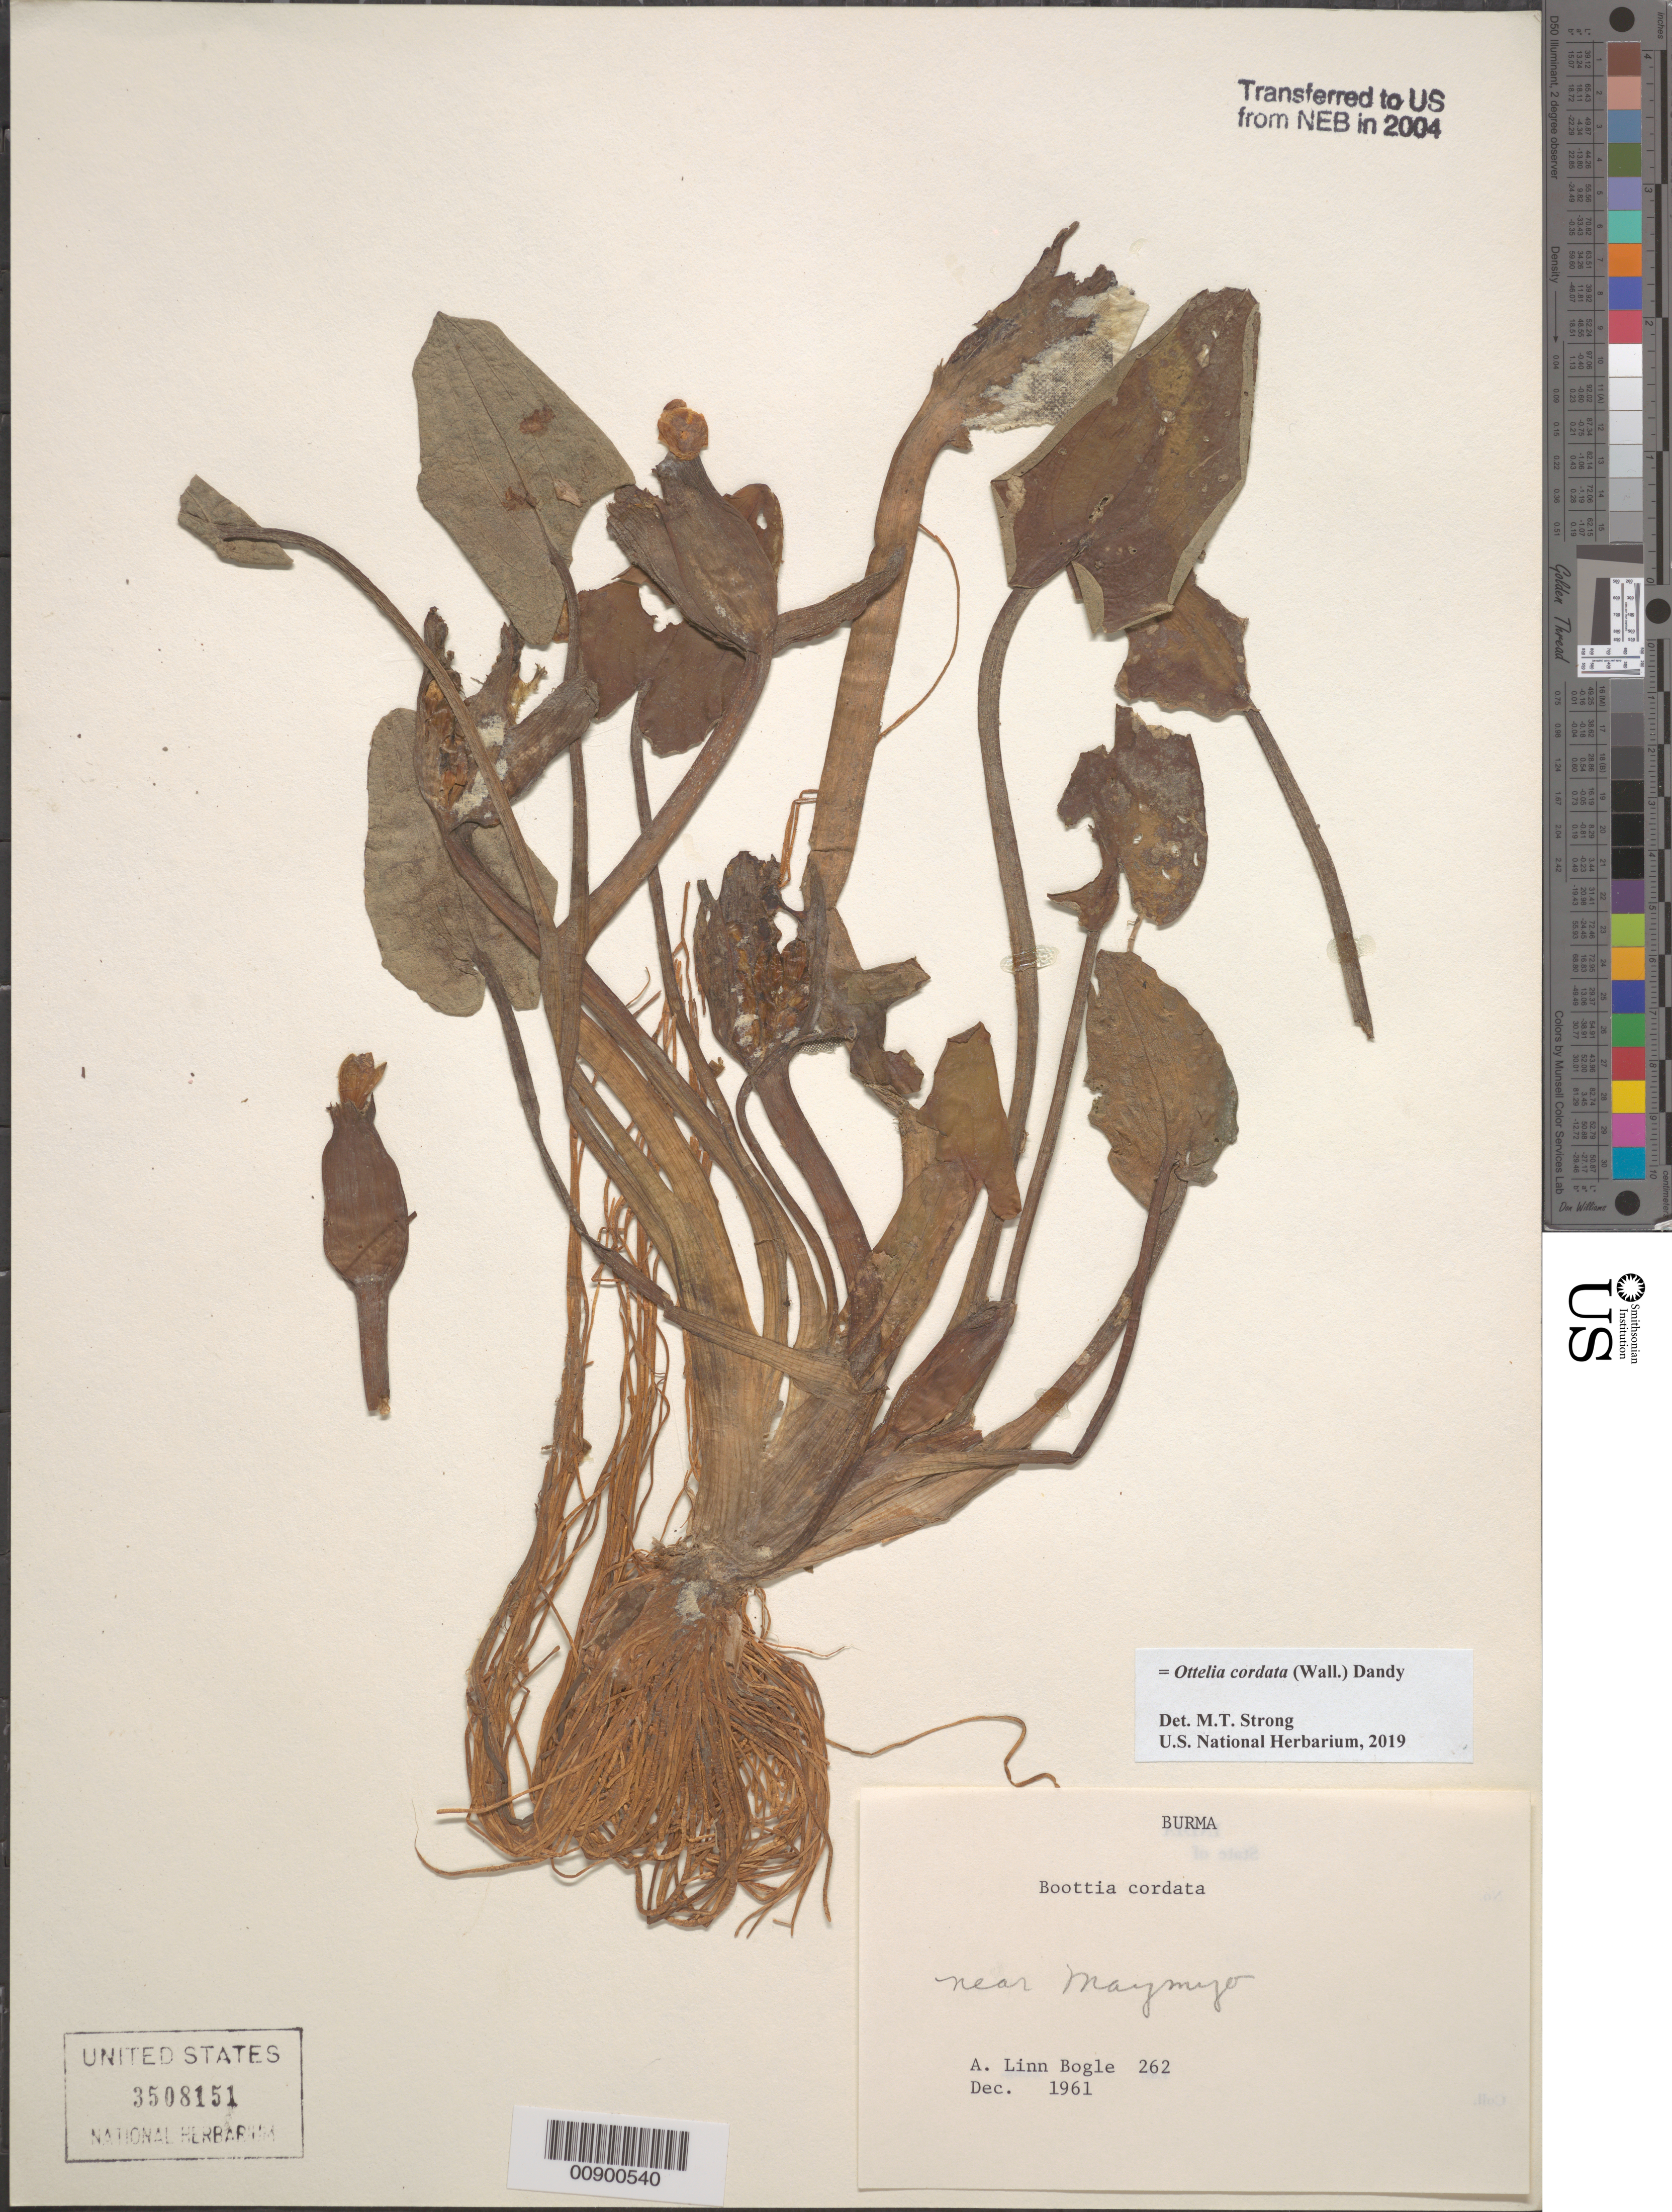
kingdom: Plantae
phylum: Tracheophyta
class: Liliopsida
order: Alismatales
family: Hydrocharitaceae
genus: Ottelia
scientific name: Ottelia cordata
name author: (Wall.) Dandy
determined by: Strong, Mark T., (BOT), Smithsonian Institution - National Museum of Natural History (UNITED STATES)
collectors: Bogle, A.L.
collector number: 262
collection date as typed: Dec 1961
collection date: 1961-12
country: Myanmar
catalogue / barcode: US 3508151